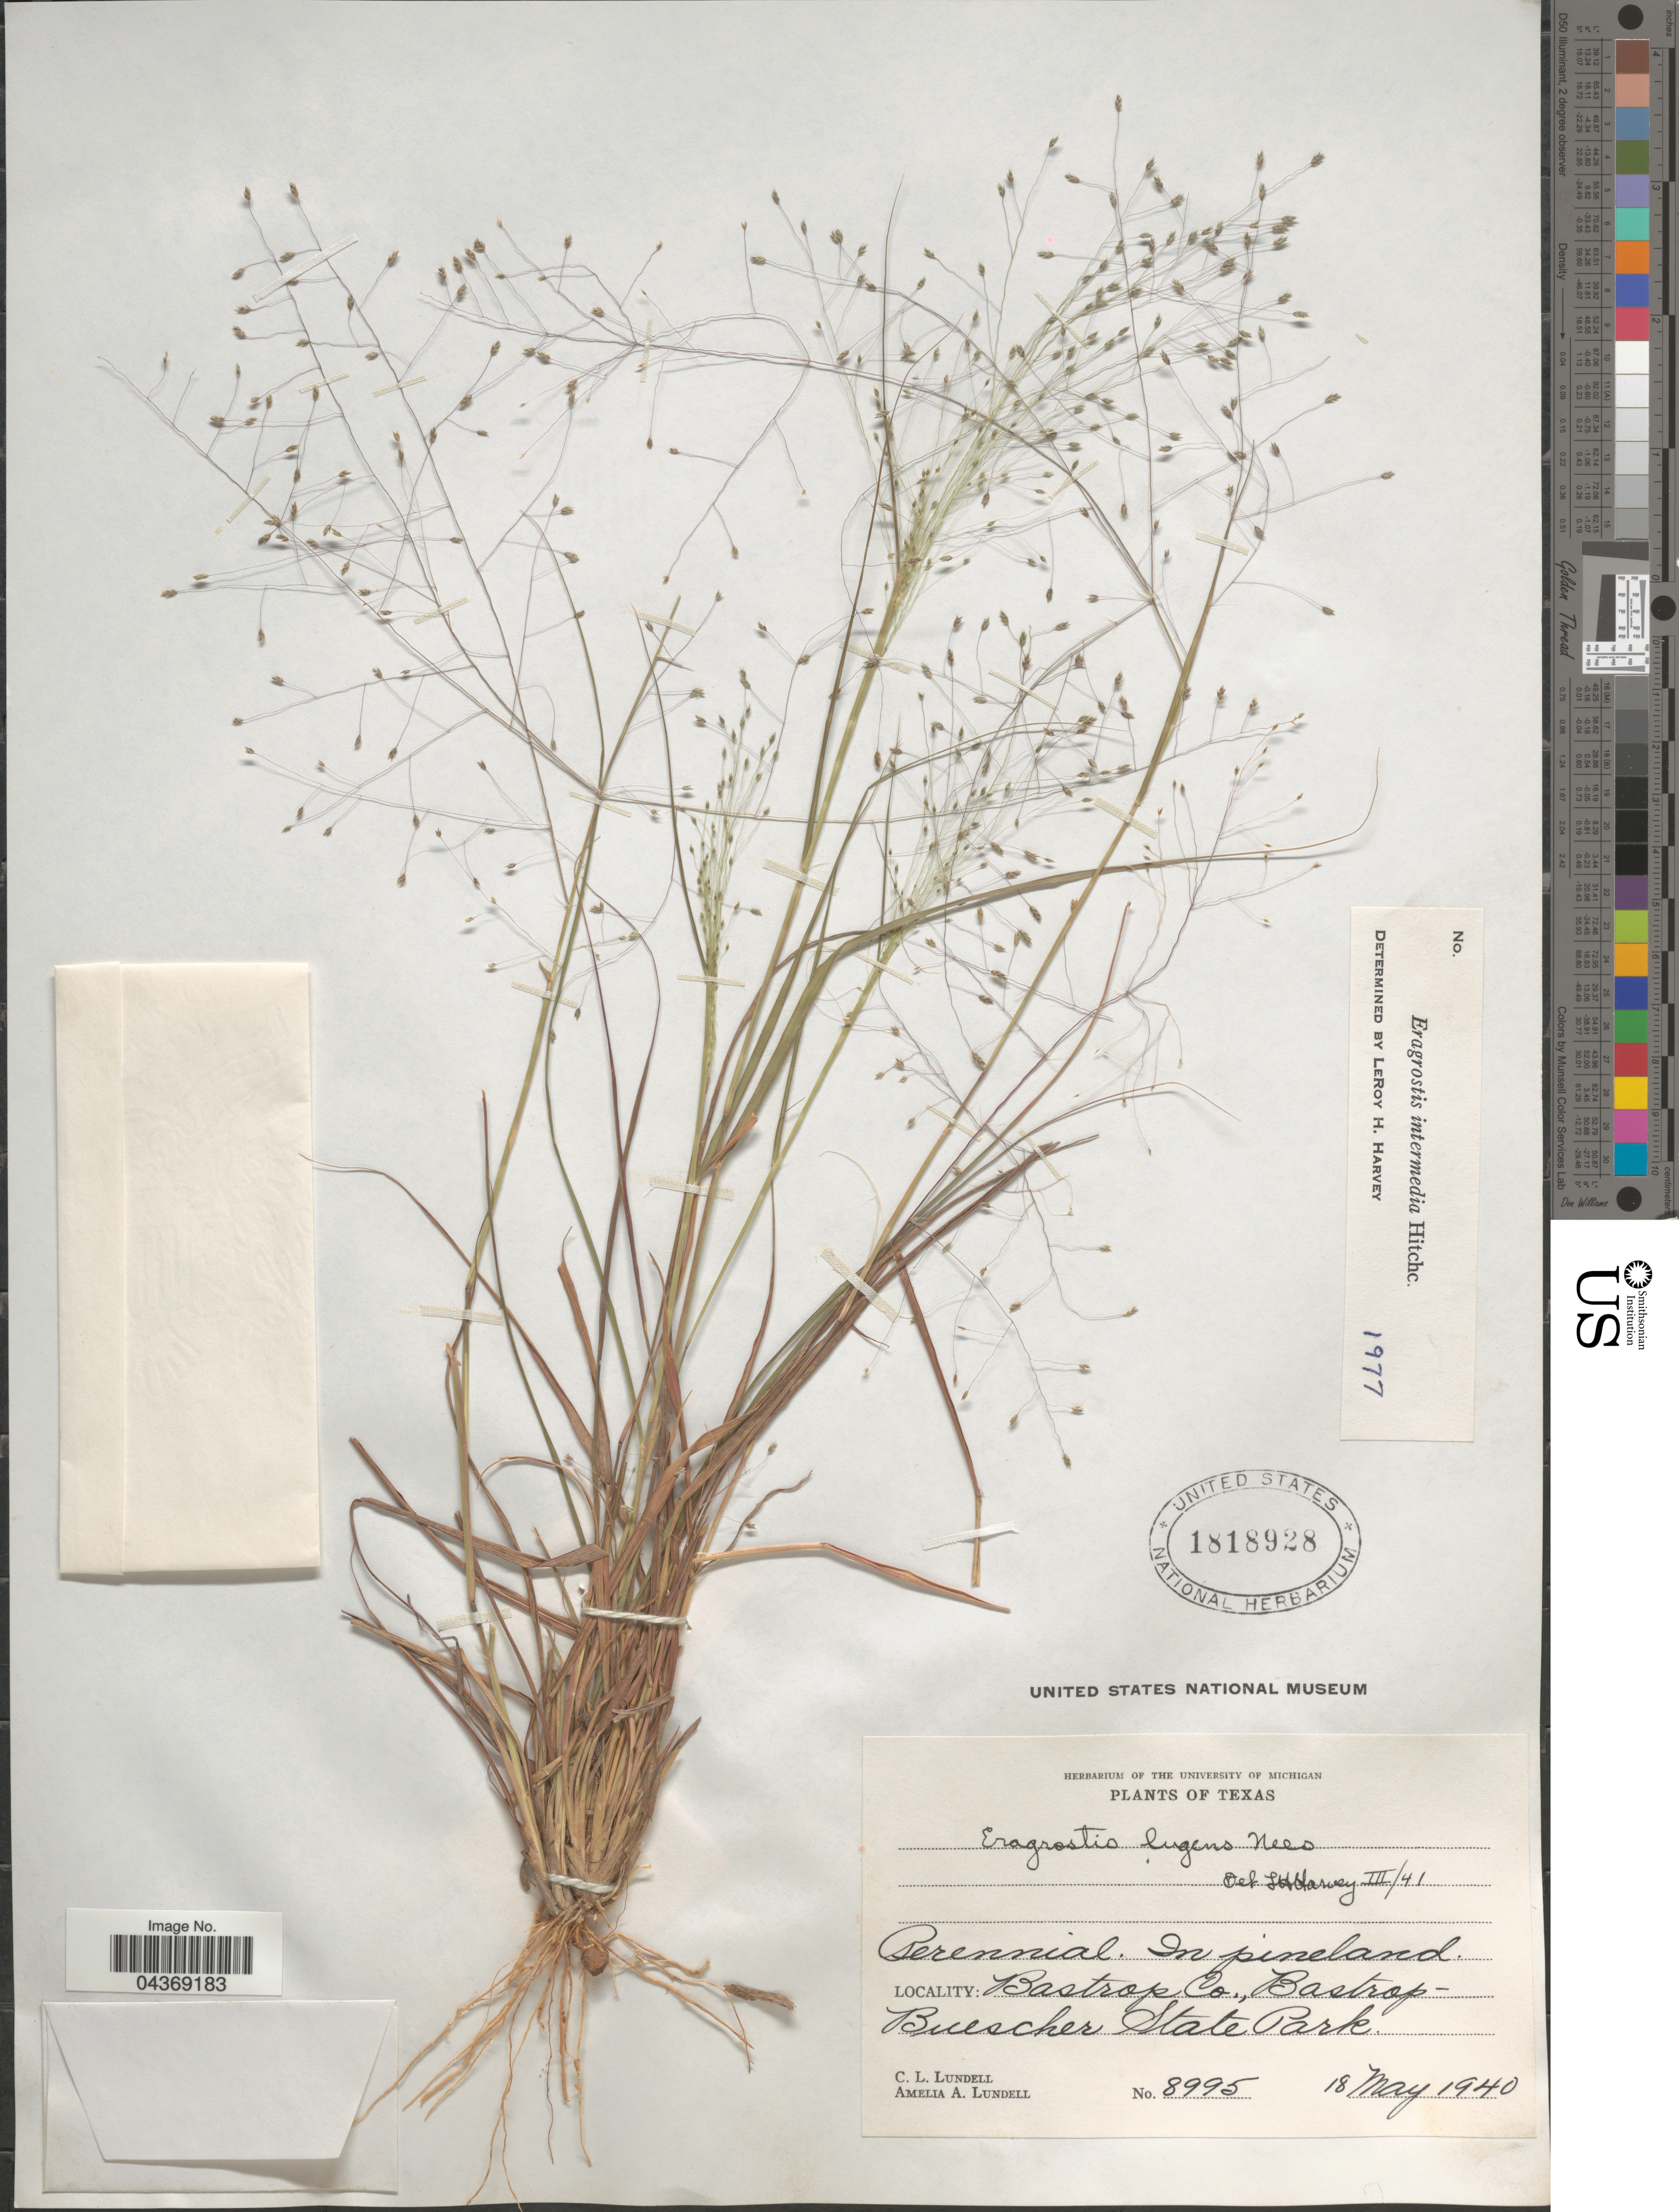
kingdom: Plantae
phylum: Tracheophyta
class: Liliopsida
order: Poales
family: Poaceae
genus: Eragrostis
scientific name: Eragrostis intermedia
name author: Hitchc.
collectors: C. L. Lundell & A. A. Lundell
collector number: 8995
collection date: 1940-05-18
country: United States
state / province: Texas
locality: Bastrop Co., Bastrop-Buescher State Park.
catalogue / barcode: US 1818928